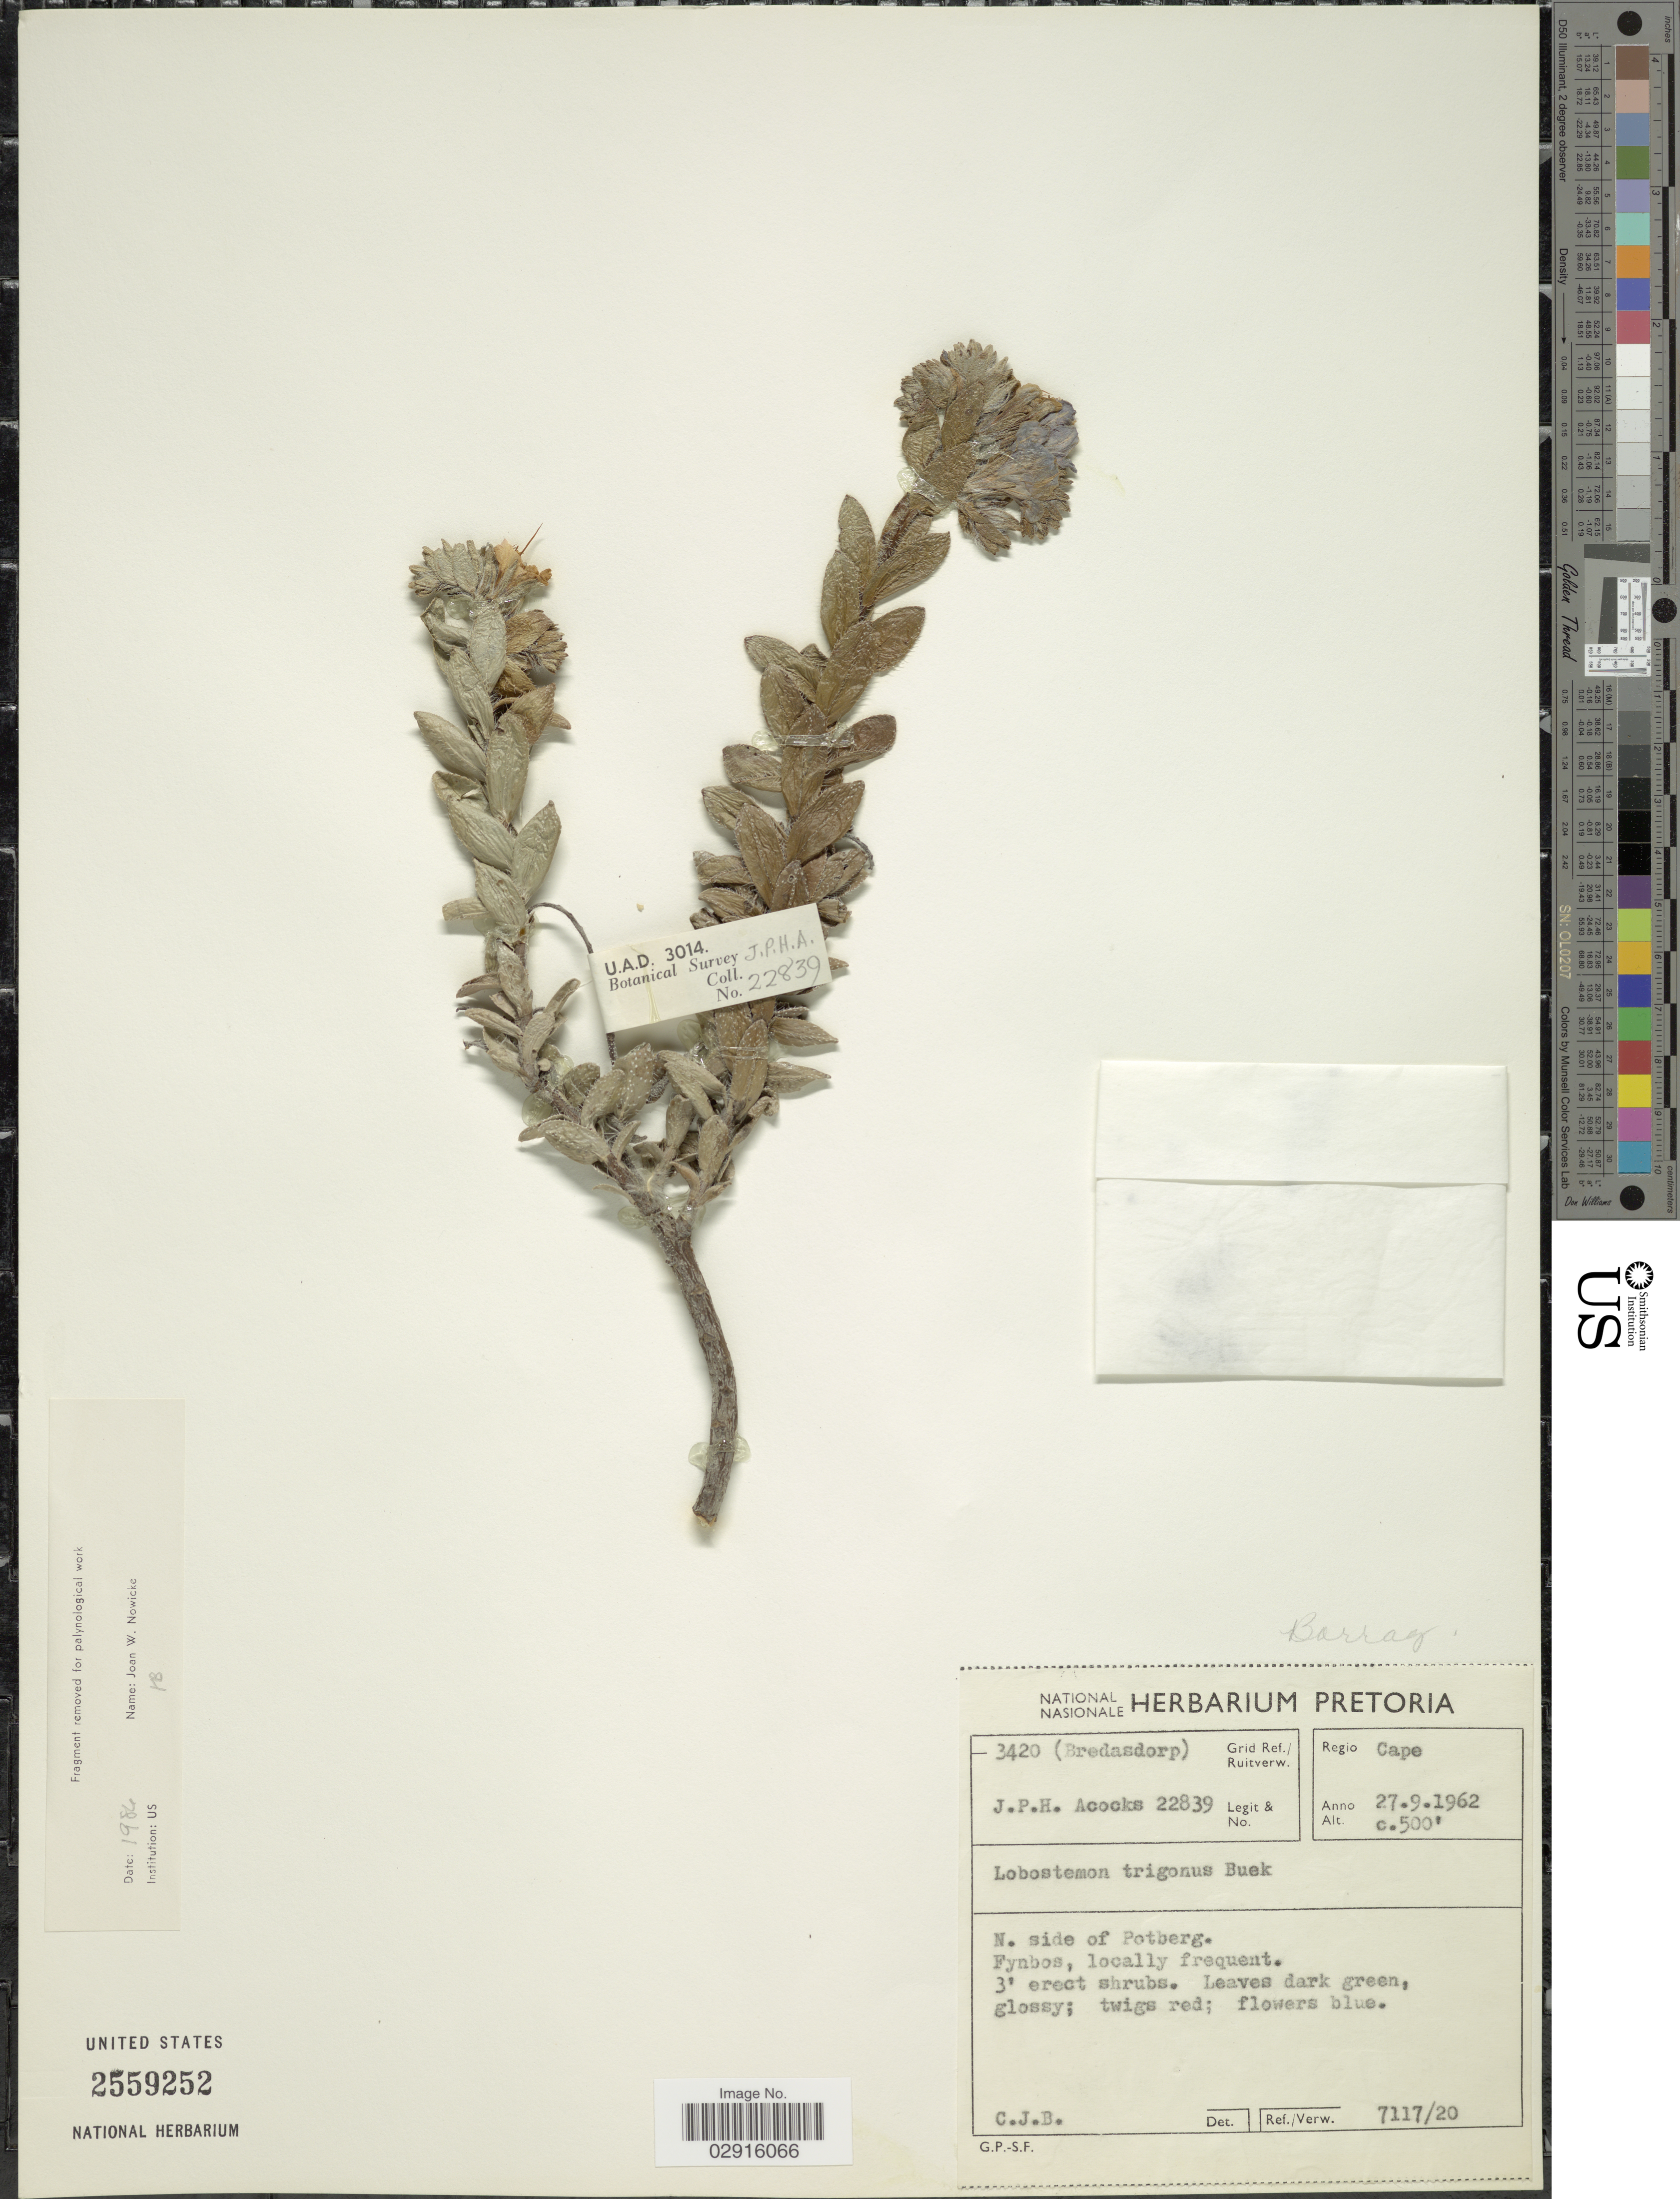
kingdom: Plantae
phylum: Tracheophyta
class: Magnoliopsida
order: Boraginales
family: Boraginaceae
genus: Lobostemon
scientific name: Lobostemon trigonus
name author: (Thunb.) H. Buek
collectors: J. P. Acocks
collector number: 22839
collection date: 1962-09-27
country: South Africa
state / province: Western Cape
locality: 3420 (Bredasdorp). Regio Cape. N. side of Potberg. Fynbos, locally frequent.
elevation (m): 152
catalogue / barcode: US 2559252